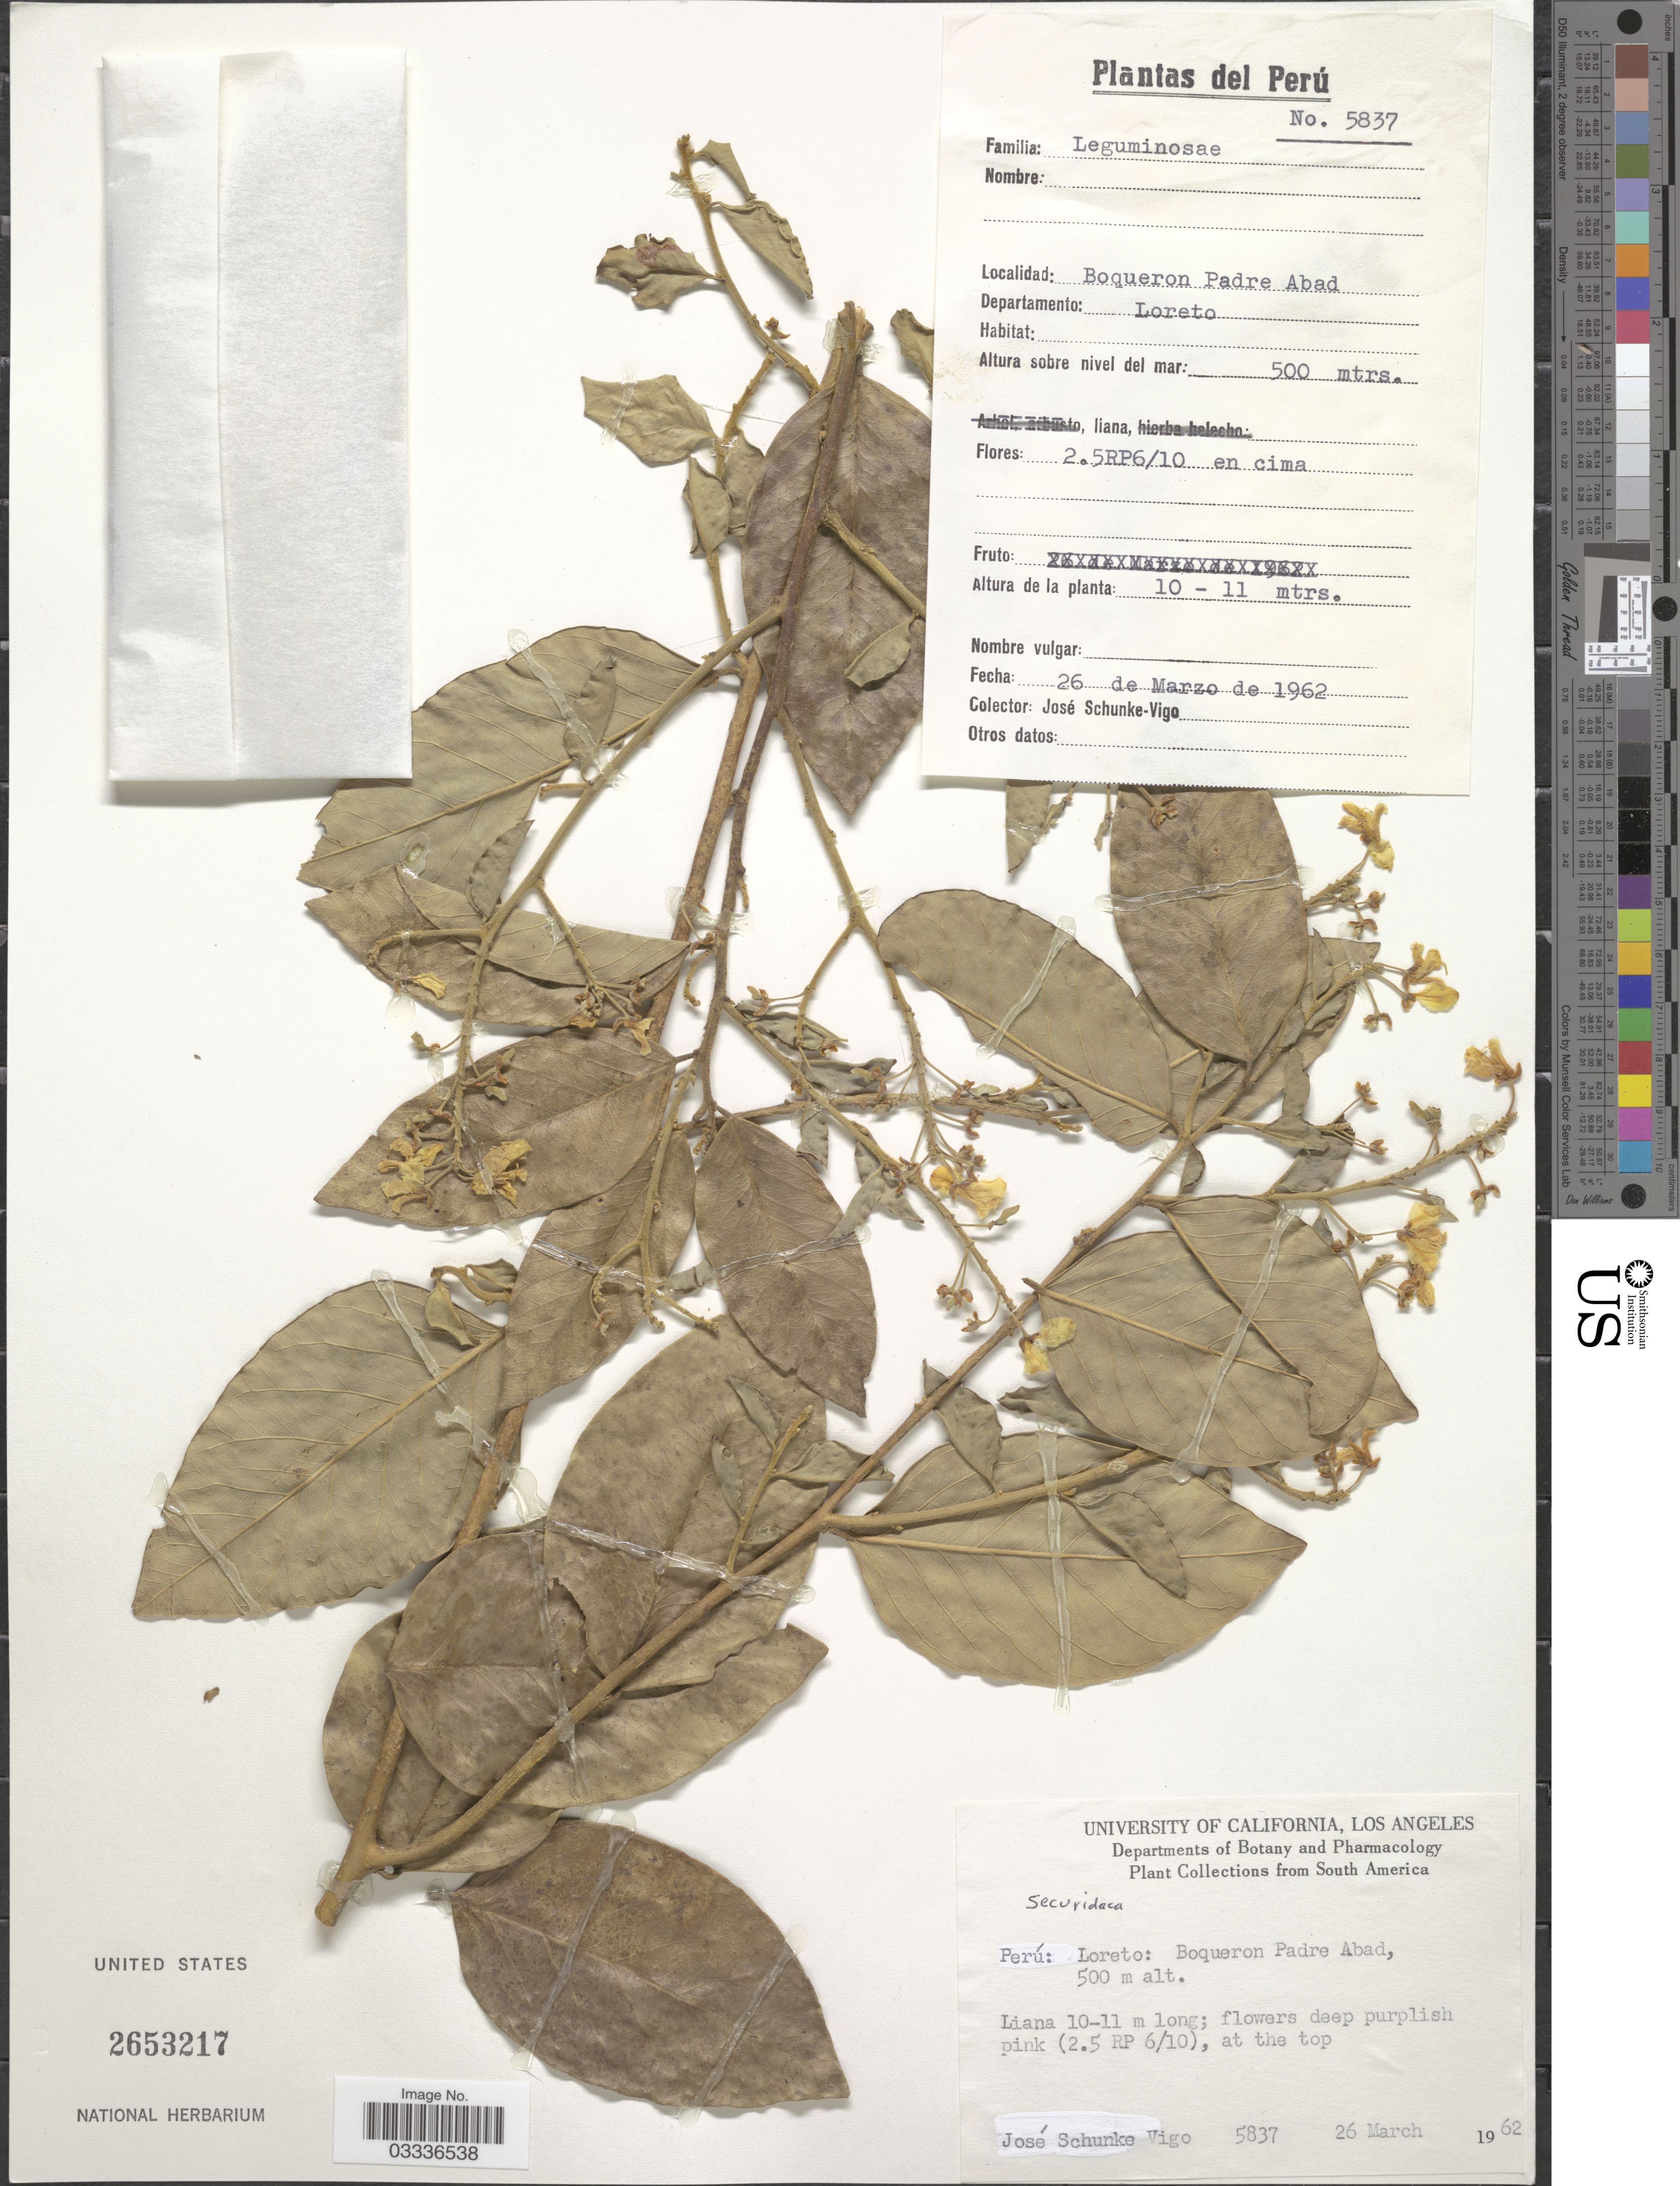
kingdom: Plantae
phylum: Tracheophyta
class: Magnoliopsida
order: Fabales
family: Polygalaceae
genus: Securidaca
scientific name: Securidaca pubescens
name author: DC.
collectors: J. Schunke Vigo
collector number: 5837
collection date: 1962-03-26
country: Peru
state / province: Loreto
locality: Boqueron Padre Abad. Departamento: Loreto.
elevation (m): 500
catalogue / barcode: US 2653217